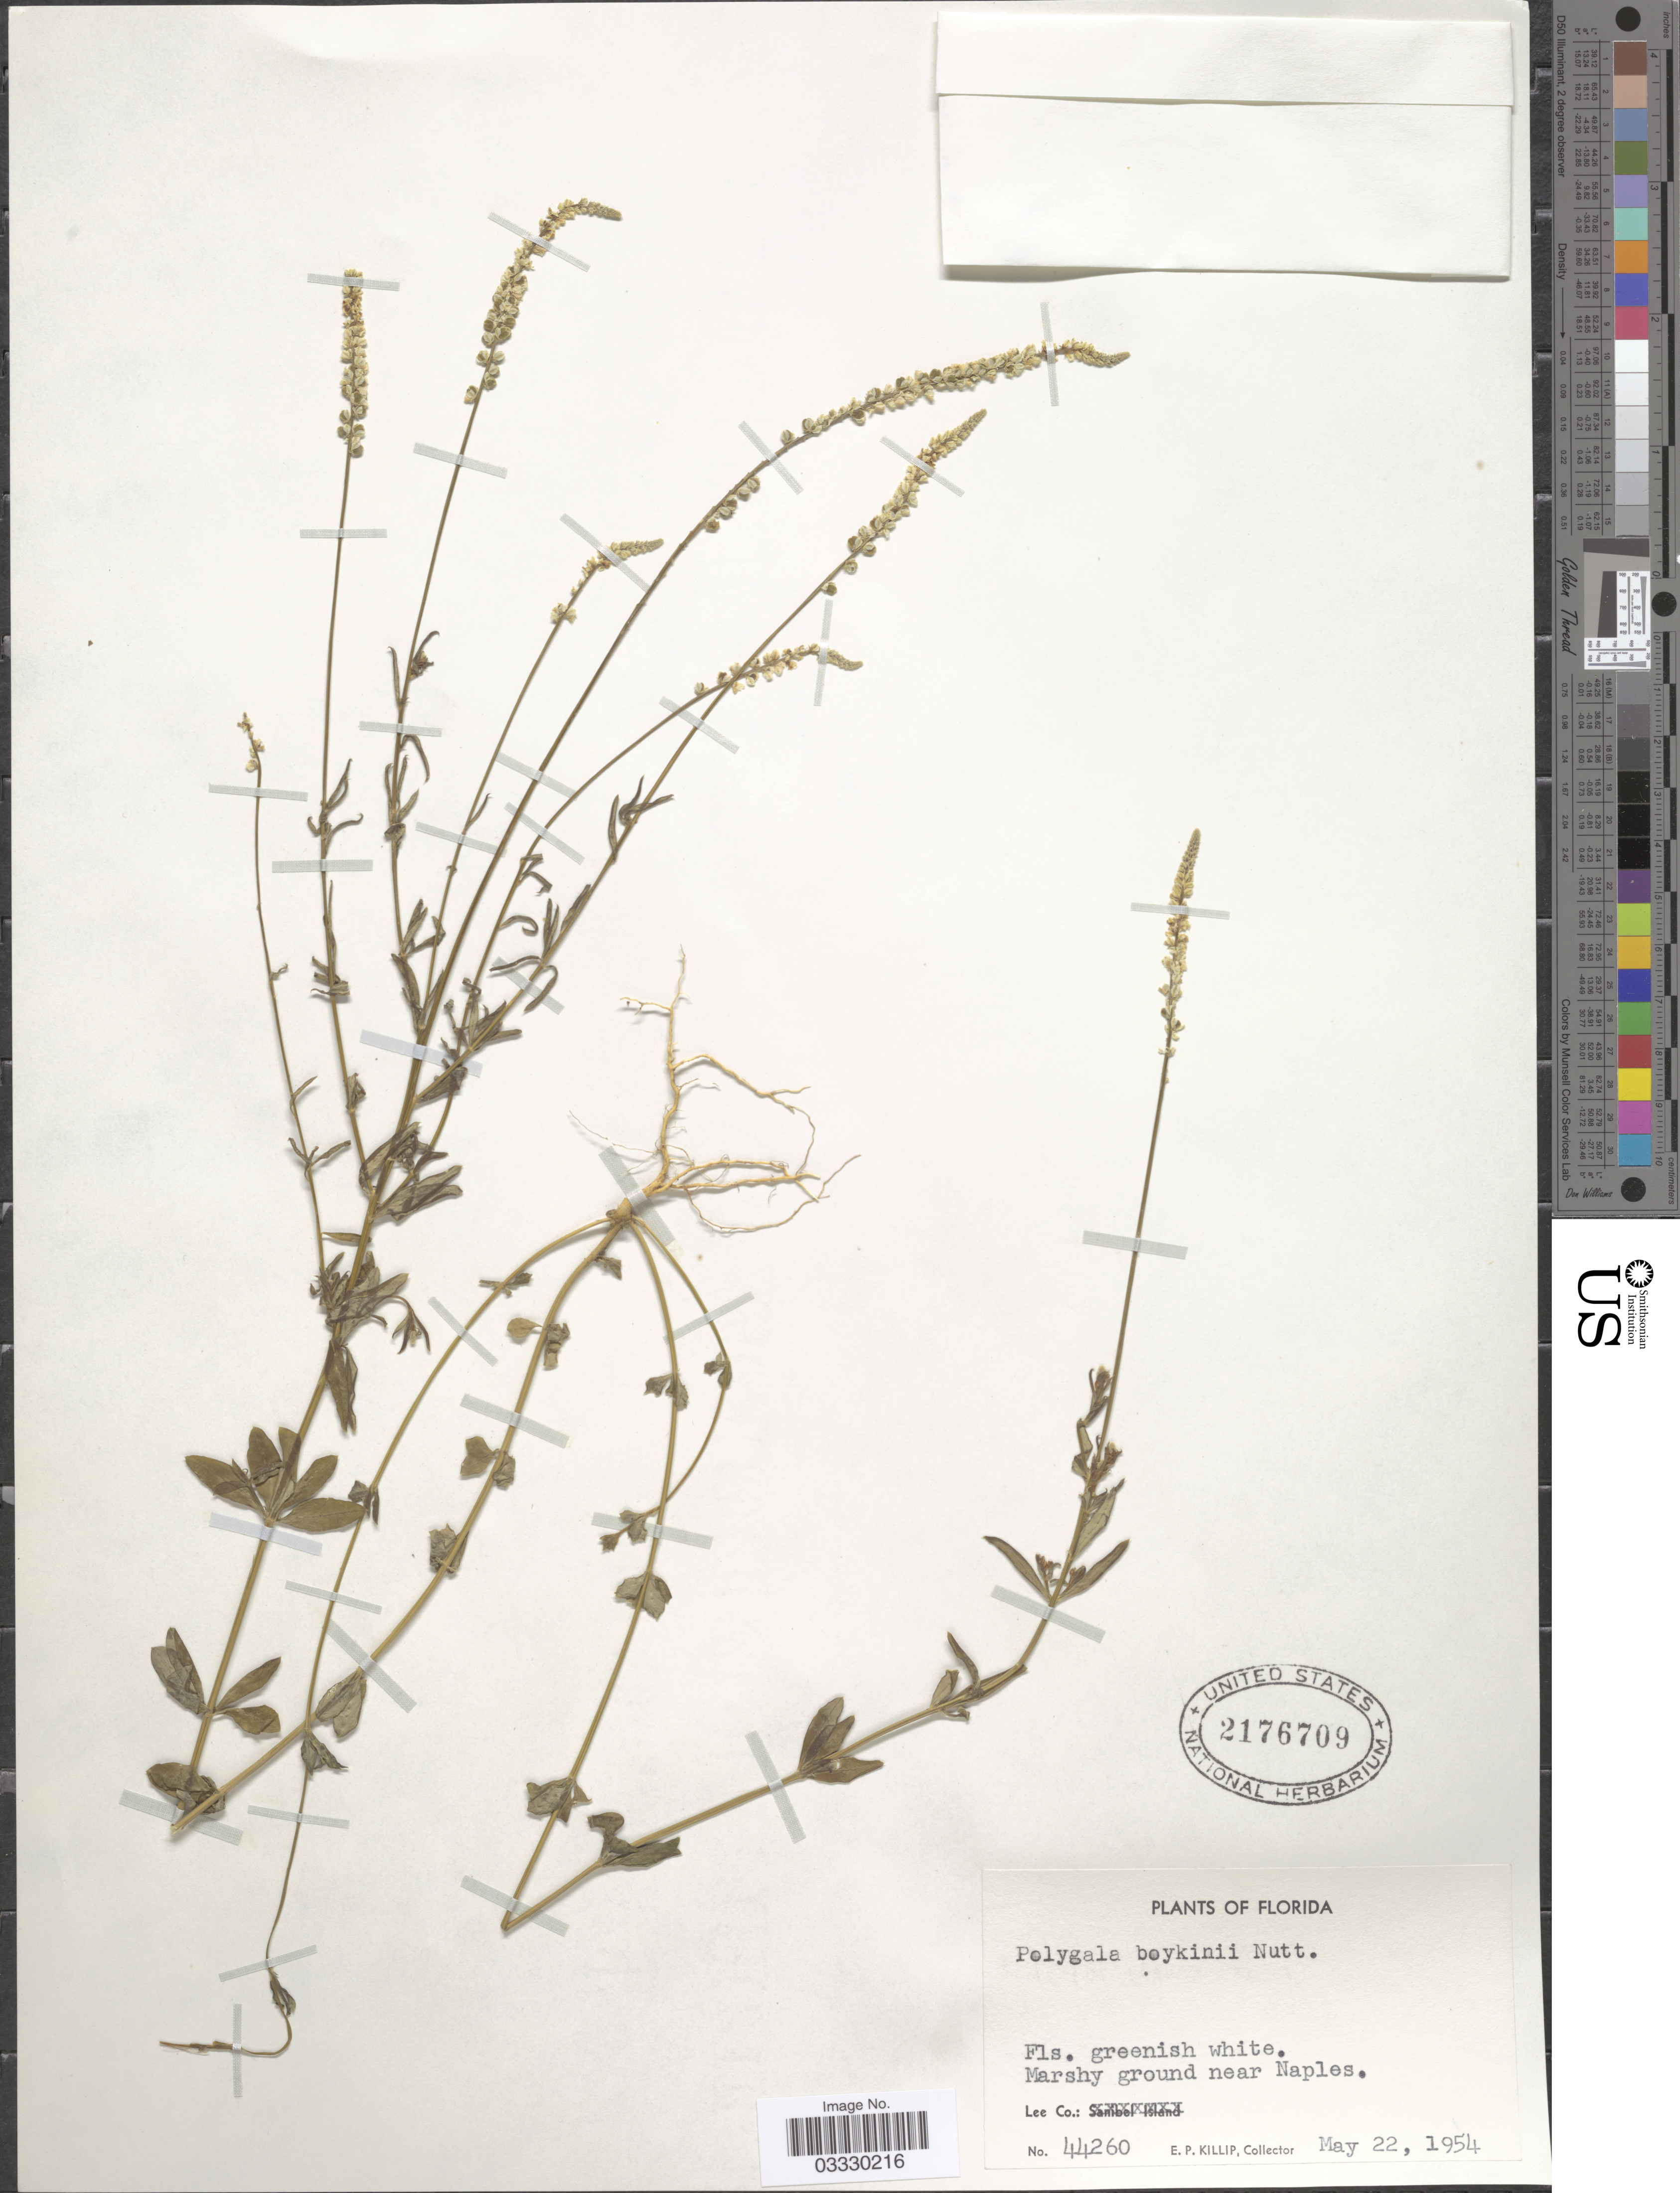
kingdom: Plantae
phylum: Tracheophyta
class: Magnoliopsida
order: Fabales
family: Polygalaceae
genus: Polygala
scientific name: Polygala boykinii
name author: Nutt.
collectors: E. P. Killip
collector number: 44260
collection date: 1954-05-22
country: United States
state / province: Florida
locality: Marshy ground near Naples. Lee Co.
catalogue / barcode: US 2176709